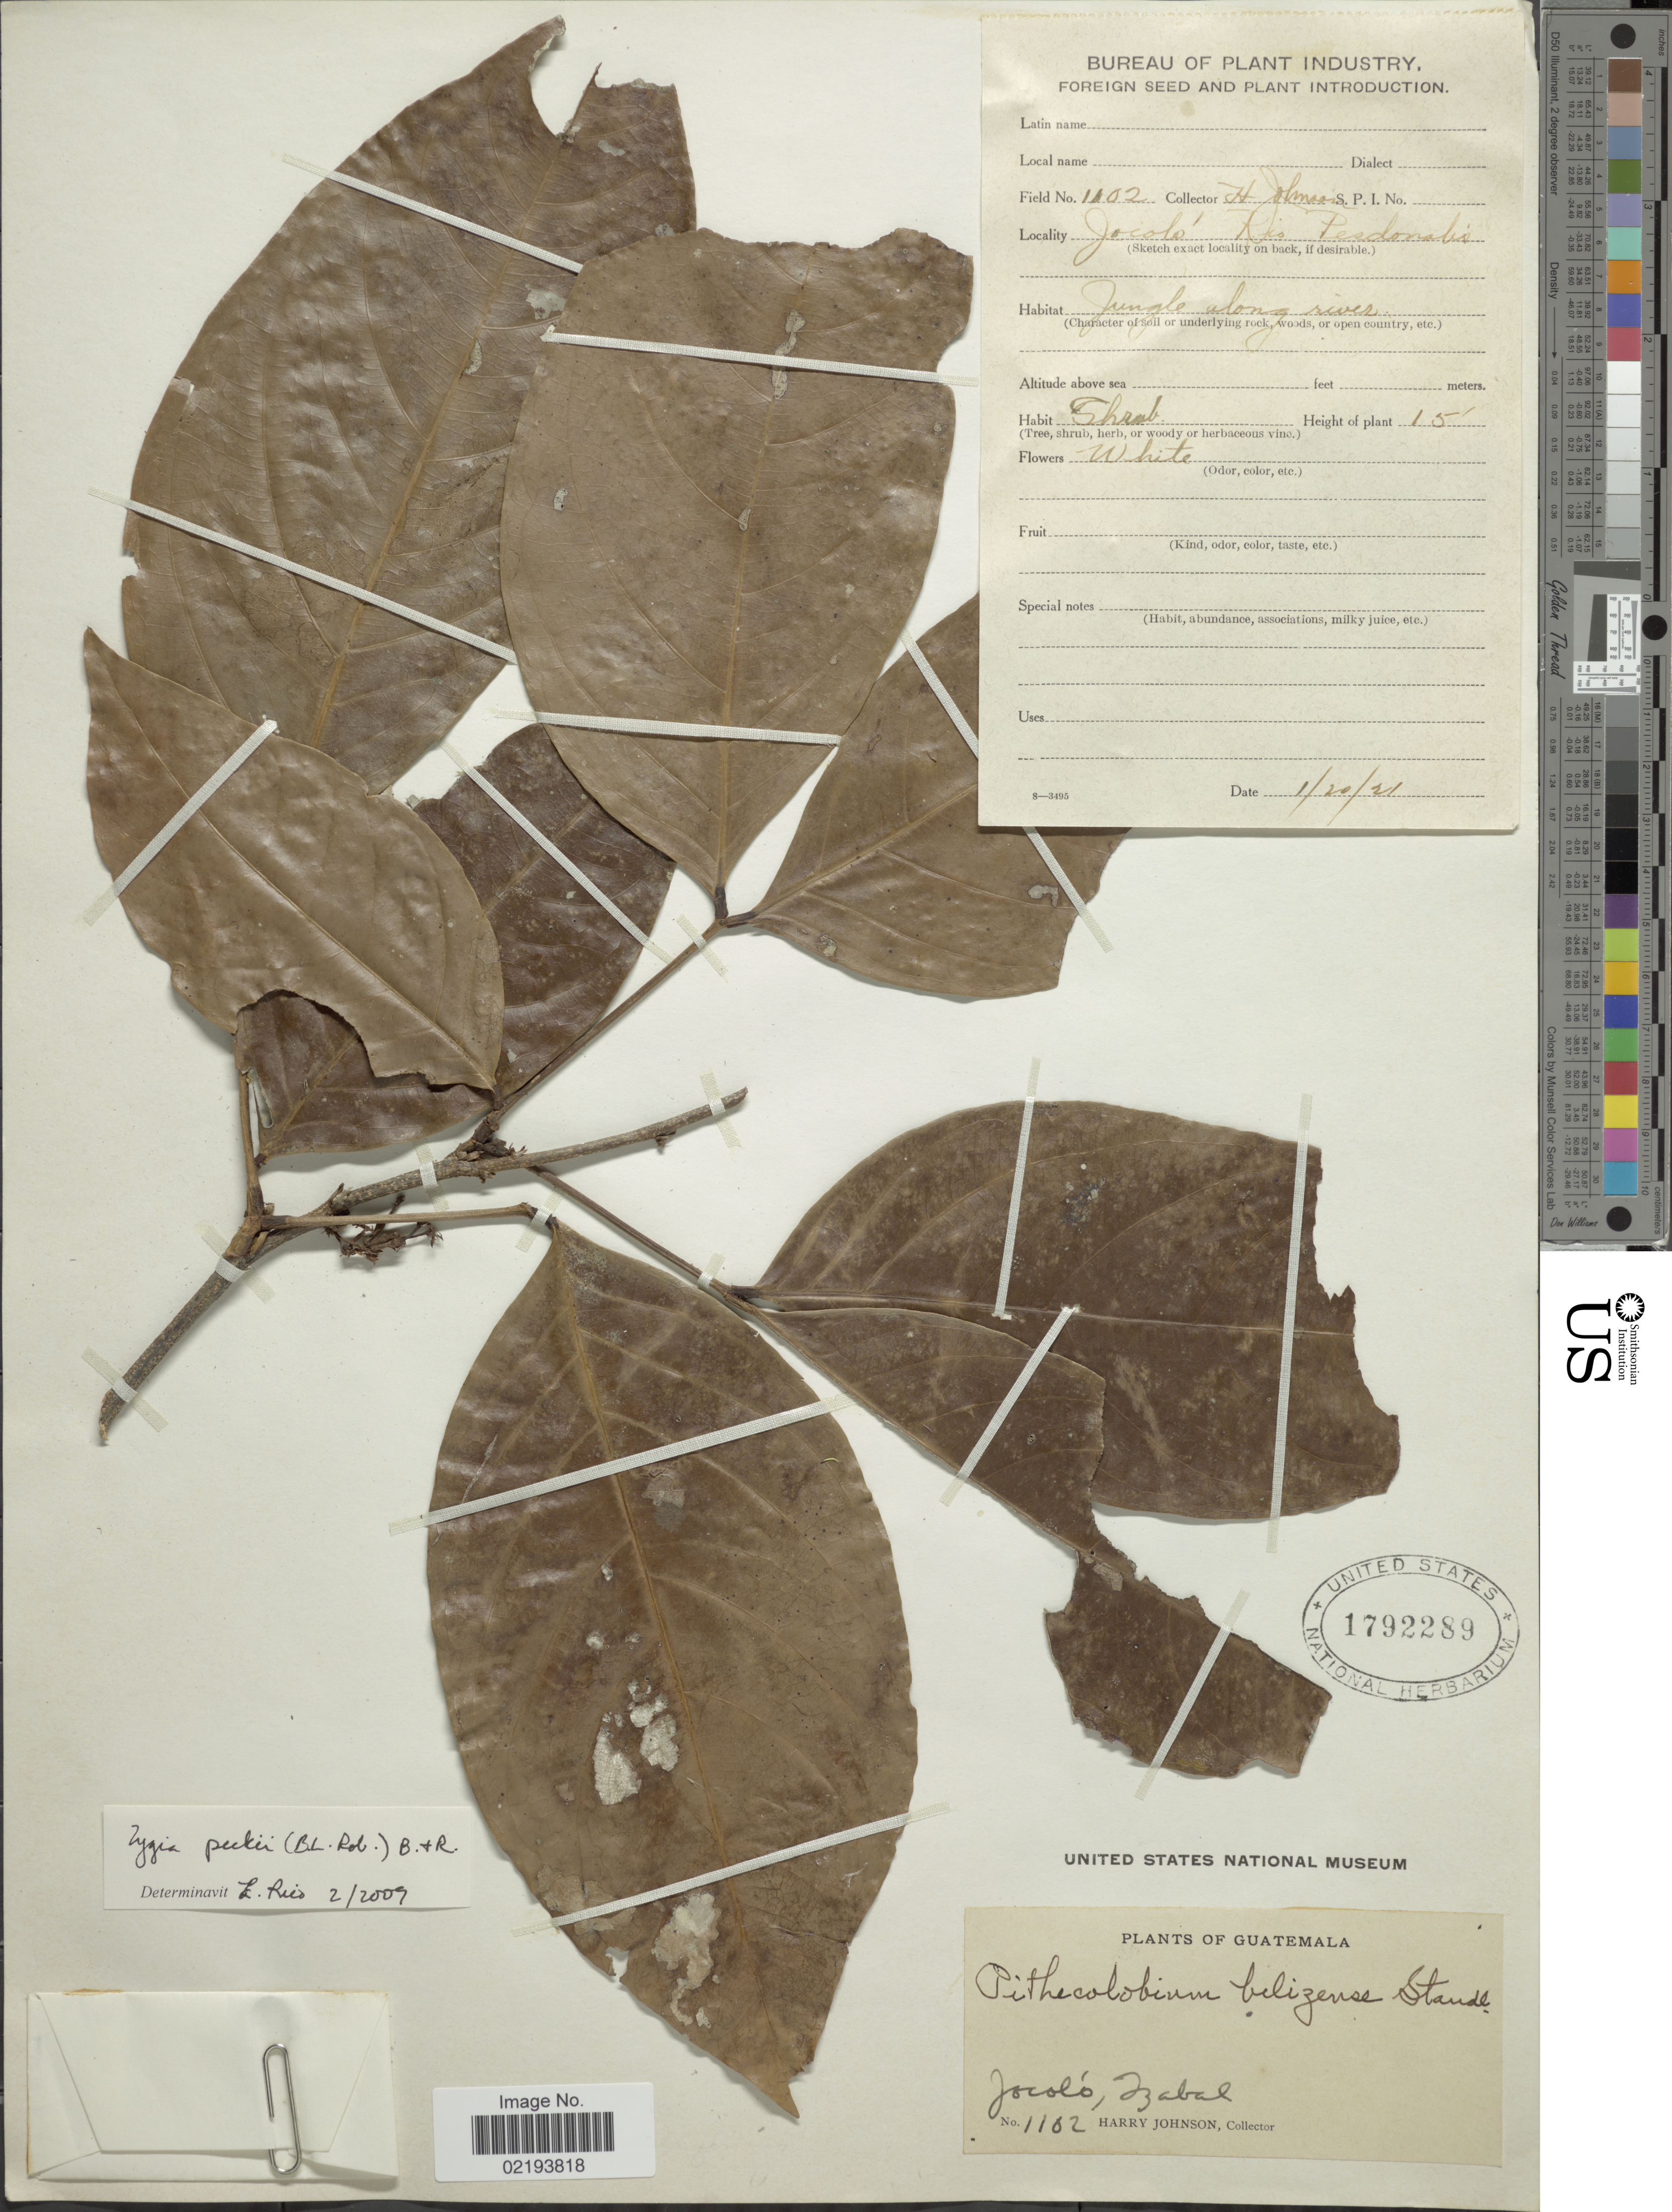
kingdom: Plantae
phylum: Tracheophyta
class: Magnoliopsida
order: Fabales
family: Fabaceae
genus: Zygia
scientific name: Zygia peckii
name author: (B.L. Rob.) Britton & Rose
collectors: H. Johnson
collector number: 1102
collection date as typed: Transcribed d/m/y: 20/1/21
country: Guatemala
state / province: Izabal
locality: Jocoló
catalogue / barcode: US 1792289